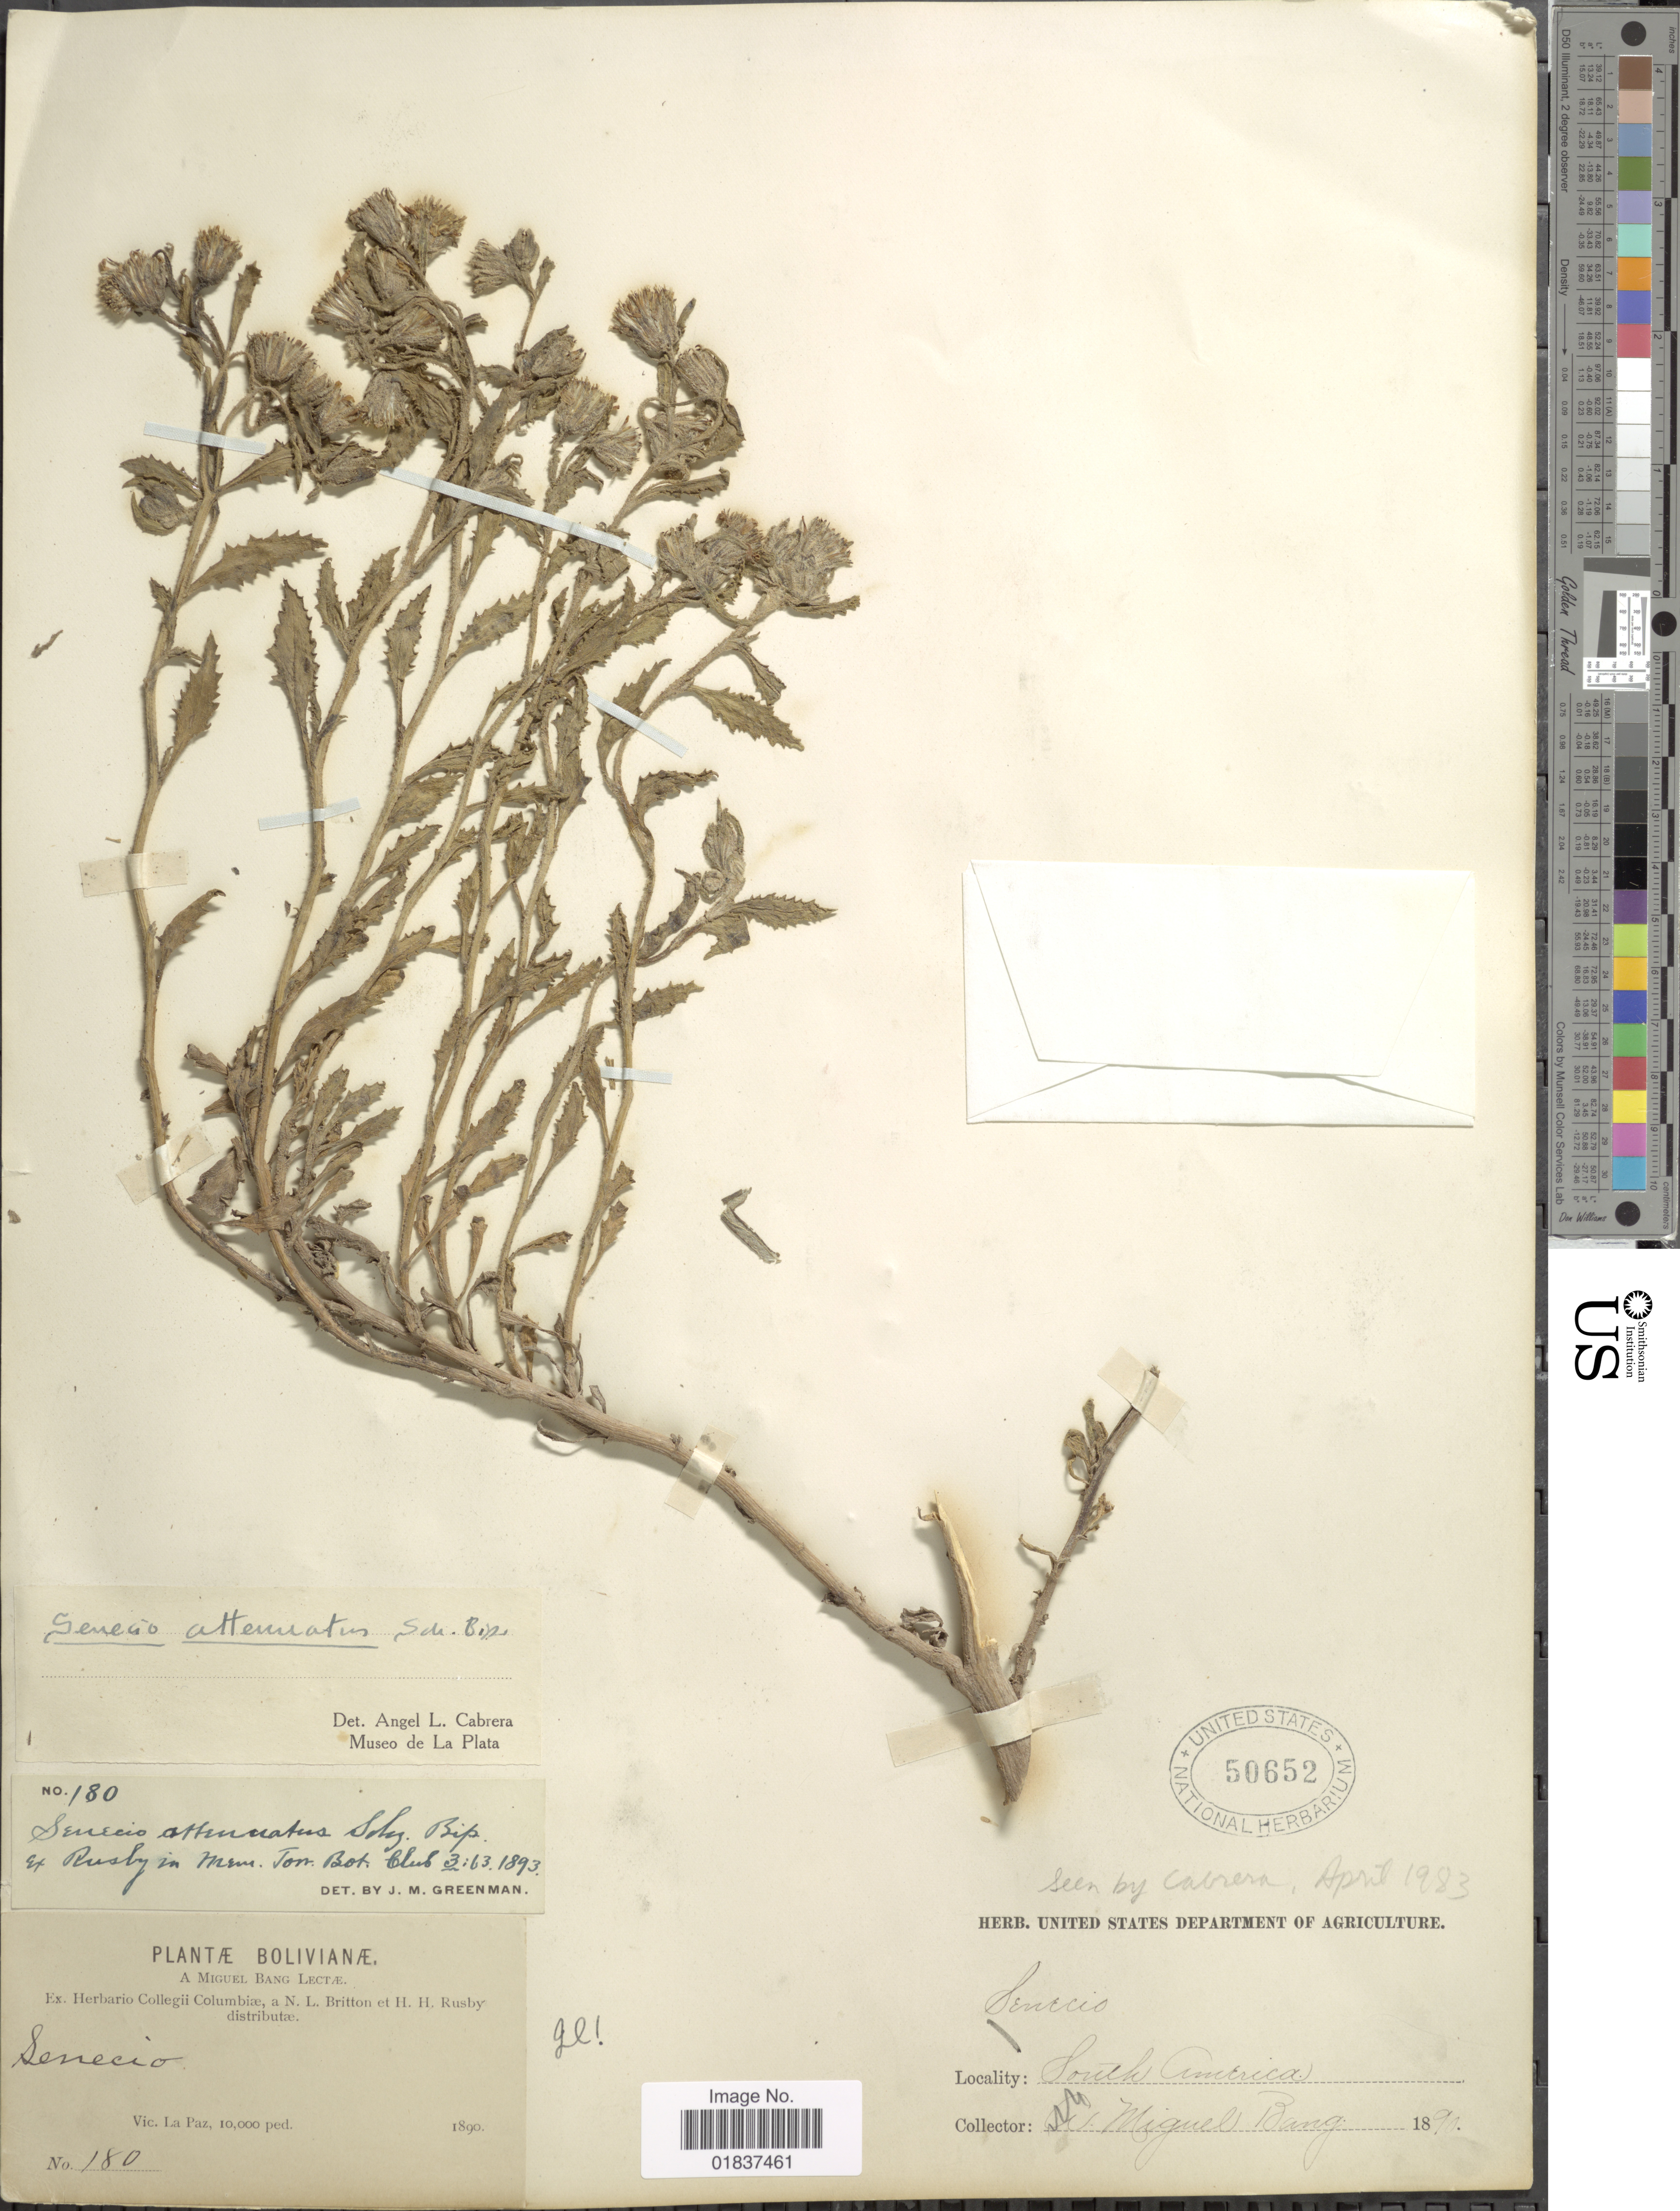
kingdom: Plantae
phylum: Tracheophyta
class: Magnoliopsida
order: Asterales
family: Asteraceae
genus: Senecio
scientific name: Senecio attenuatus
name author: Sch. Bip. ex Rusby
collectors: M. Bang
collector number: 180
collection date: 1890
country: Bolivia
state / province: La Paz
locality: Vic. La Paz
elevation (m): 3048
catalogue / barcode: US 50652